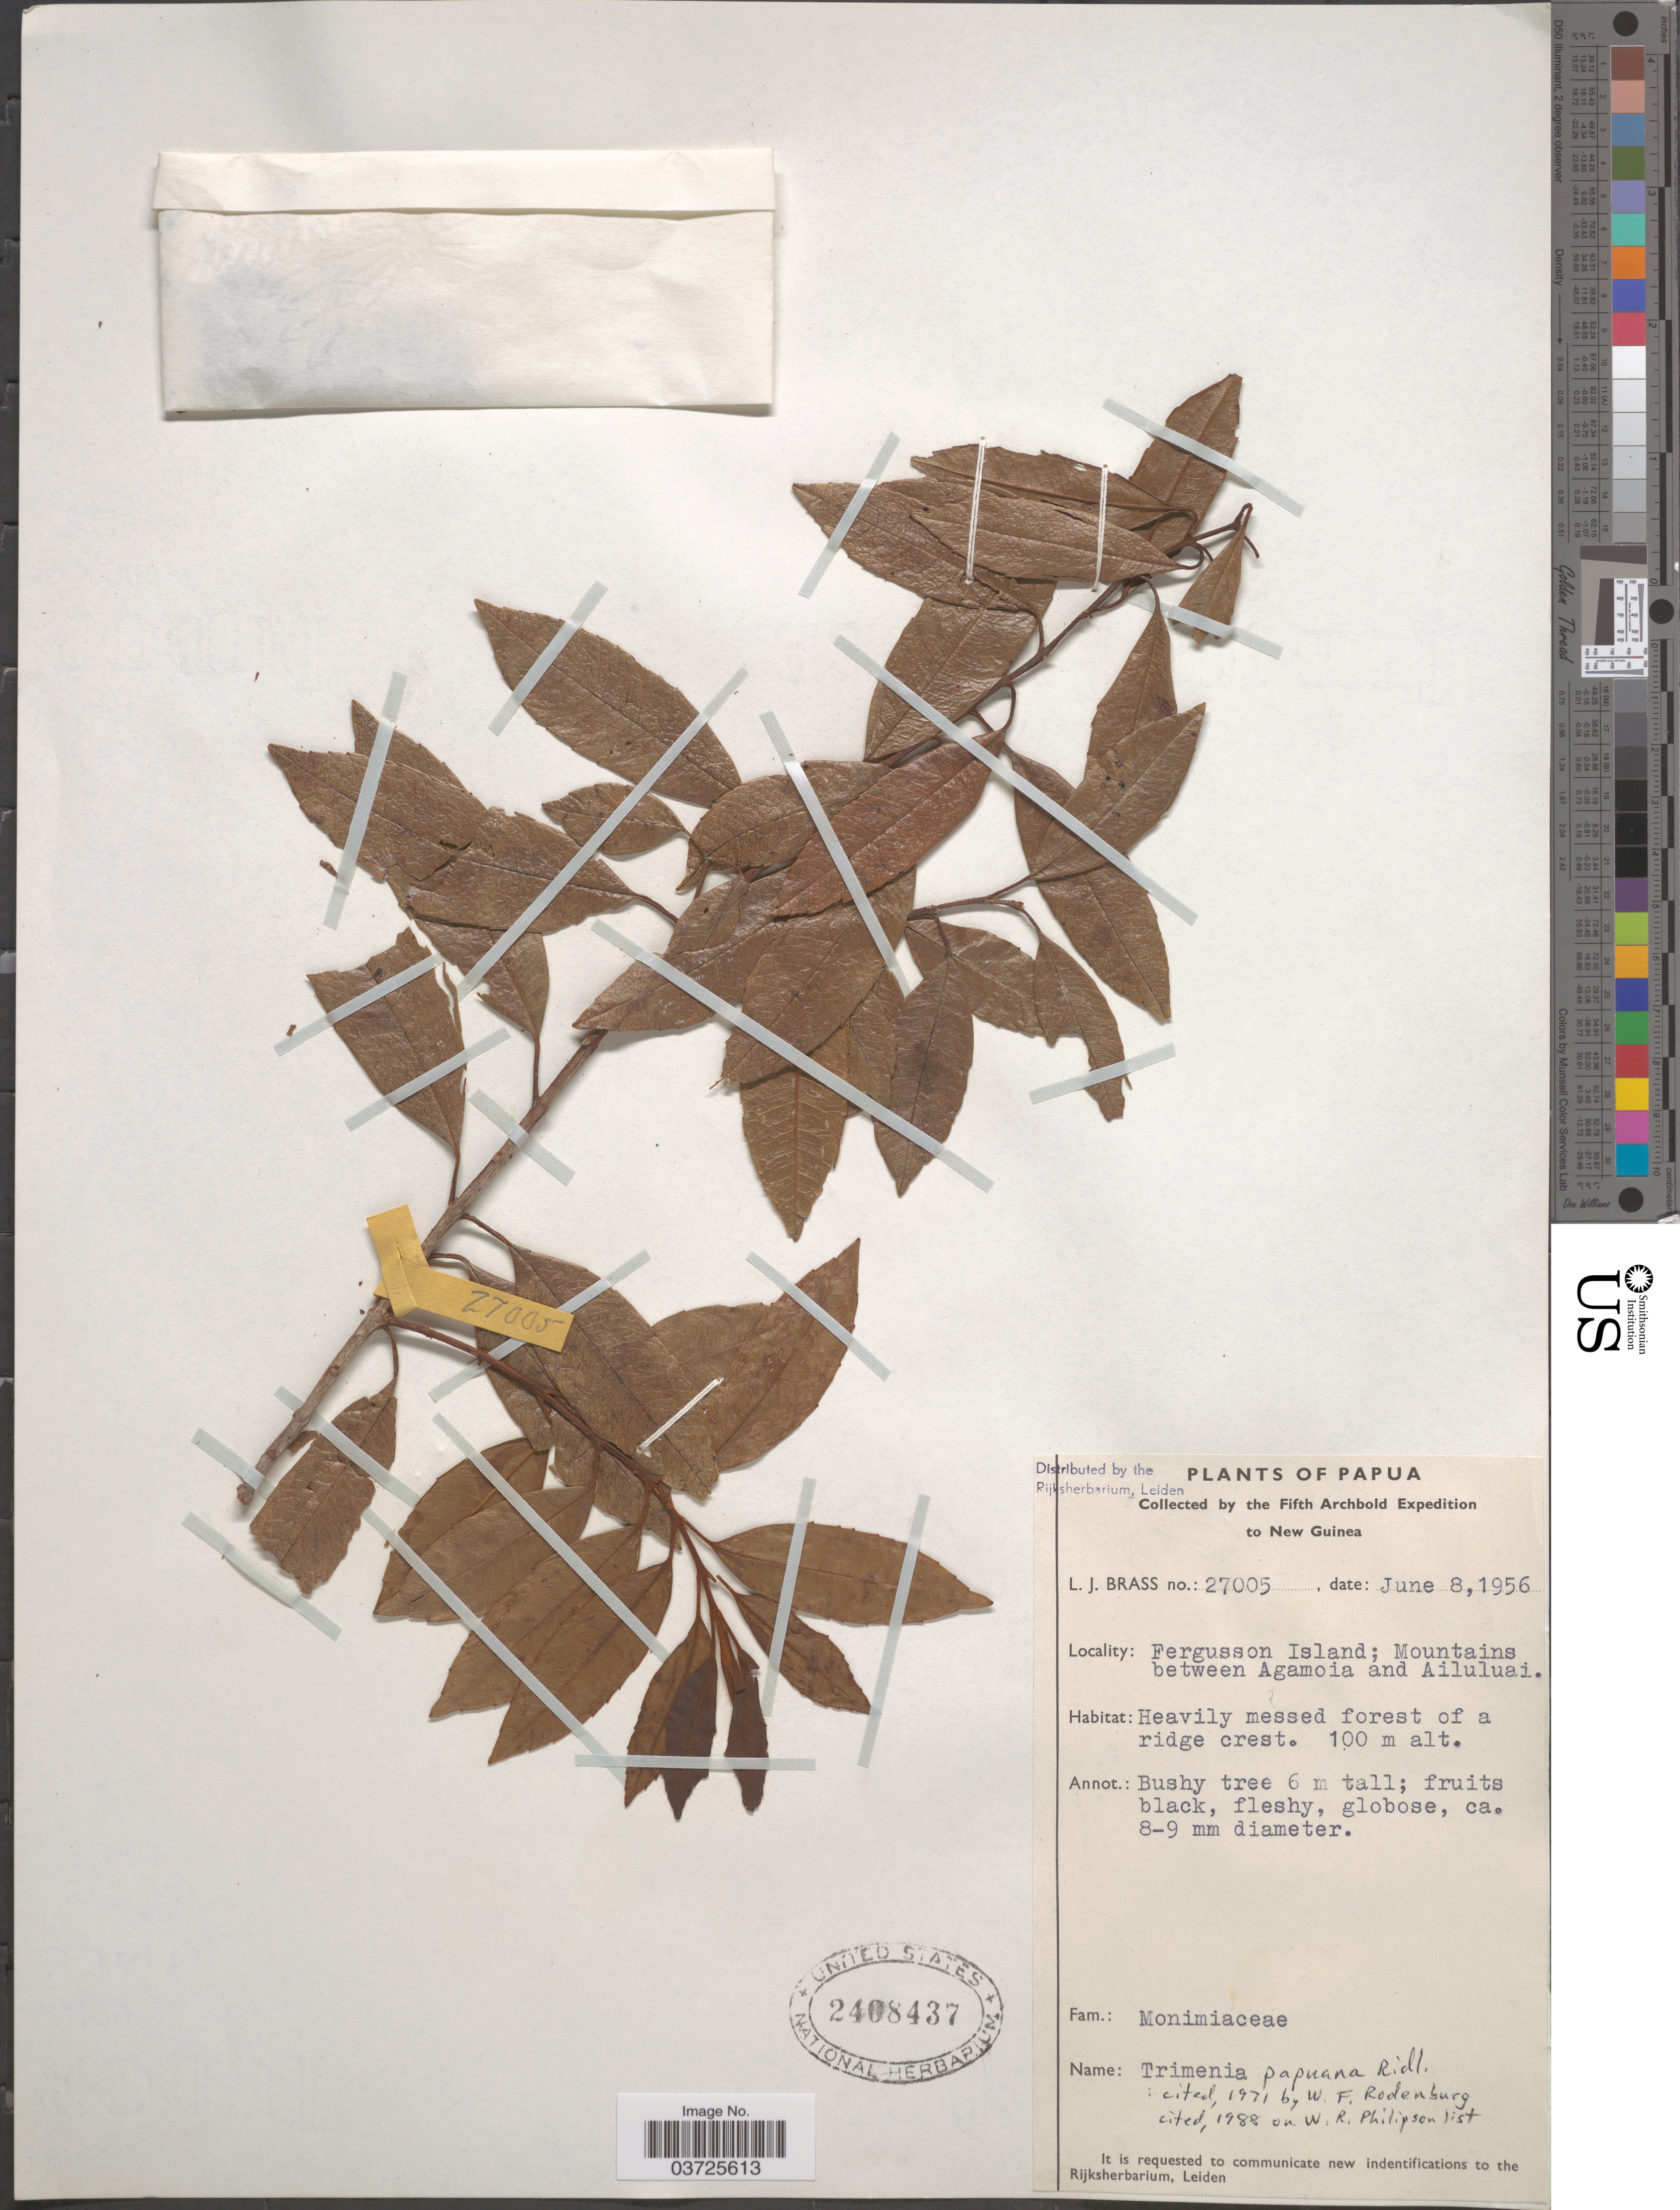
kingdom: Plantae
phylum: Tracheophyta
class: Magnoliopsida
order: Austrobaileyales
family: Trimeniaceae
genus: Trimenia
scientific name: Trimenia papuana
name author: Ridl.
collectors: L. J. Brass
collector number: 27005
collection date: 1956-06-08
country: Papua New Guinea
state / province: Milne Bay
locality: New Guinea. Fergusson Island; Mountains between Agamoia and Ailuluai.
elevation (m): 100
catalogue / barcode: US 2408437